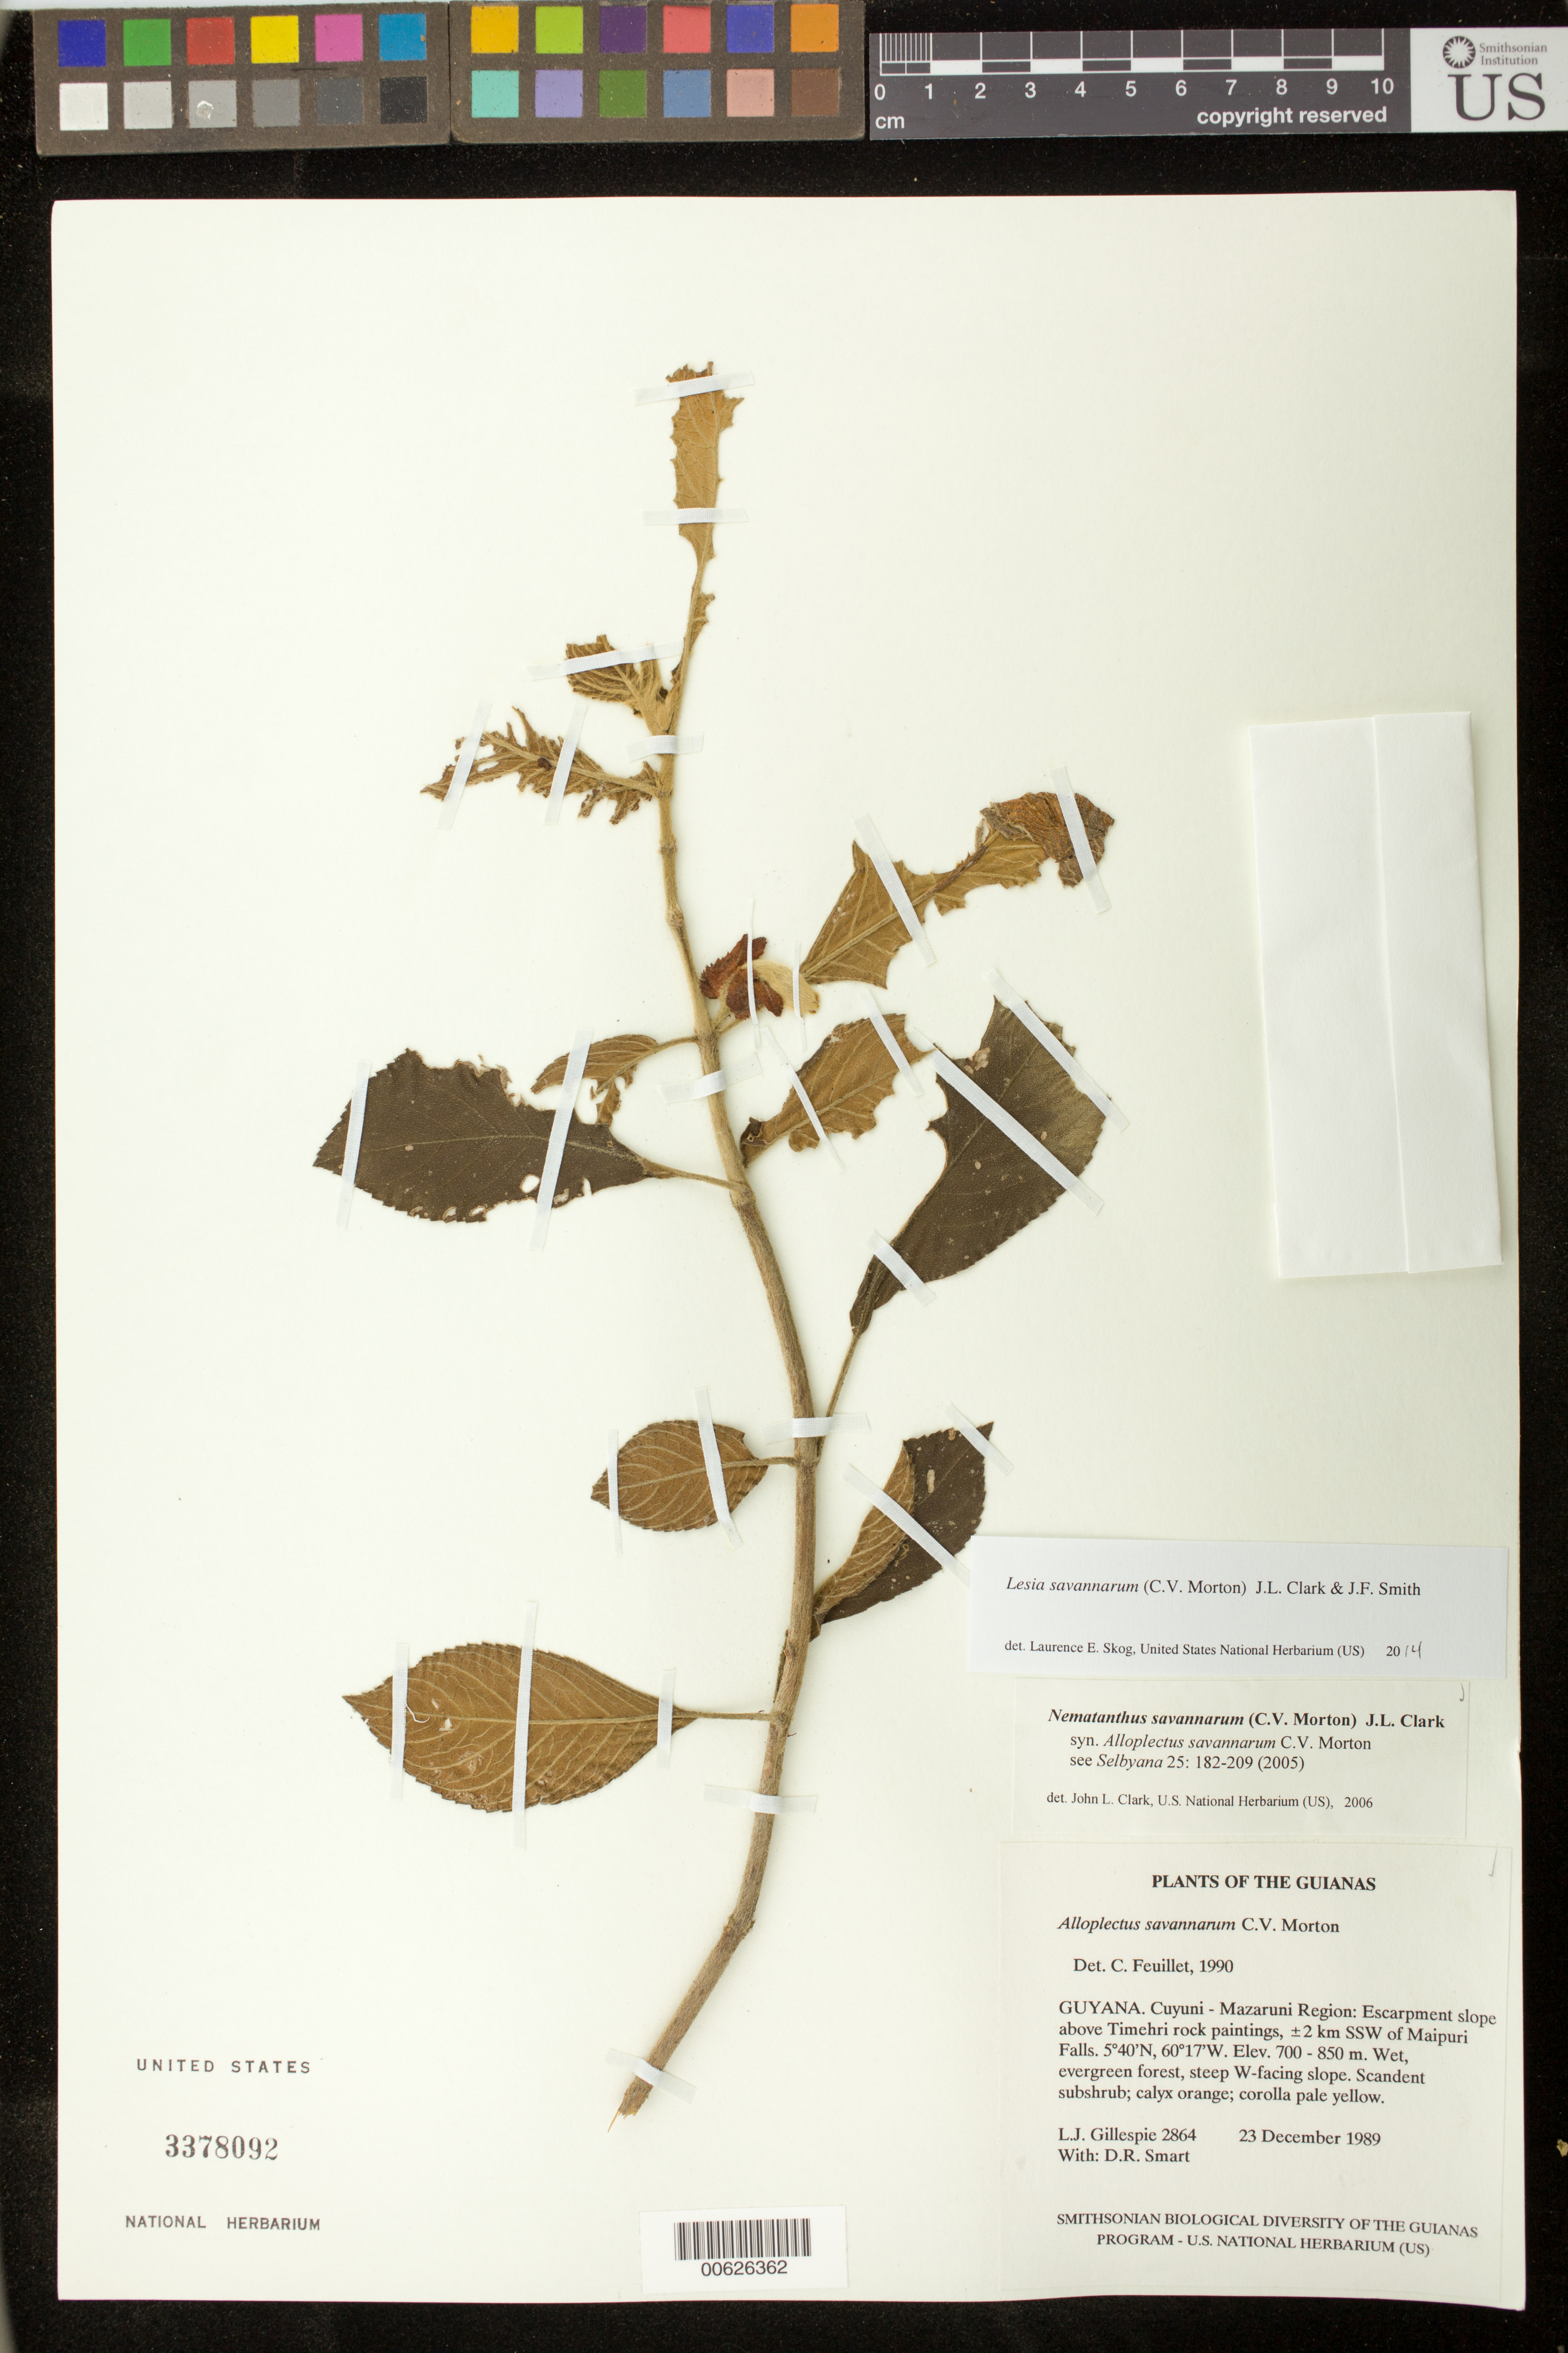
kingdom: Plantae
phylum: Tracheophyta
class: Magnoliopsida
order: Lamiales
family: Gesneriaceae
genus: Lesia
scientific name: Lesia savannarum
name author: (C.V. Morton) J.L. Clark & J.F. Sm.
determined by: Skog, Laurence E.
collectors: L. J. Gillespie & D. R. Smart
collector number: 2864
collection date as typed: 23 Dec 1989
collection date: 1989-12-23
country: Guyana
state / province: Cuyuni-Mazaruni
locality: Escarpment slope above Timehri rock paintings, ±2 km SSW of Maipuri Falls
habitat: Wet, evergreen forest, steep W-facing slope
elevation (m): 700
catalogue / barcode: US 3378092